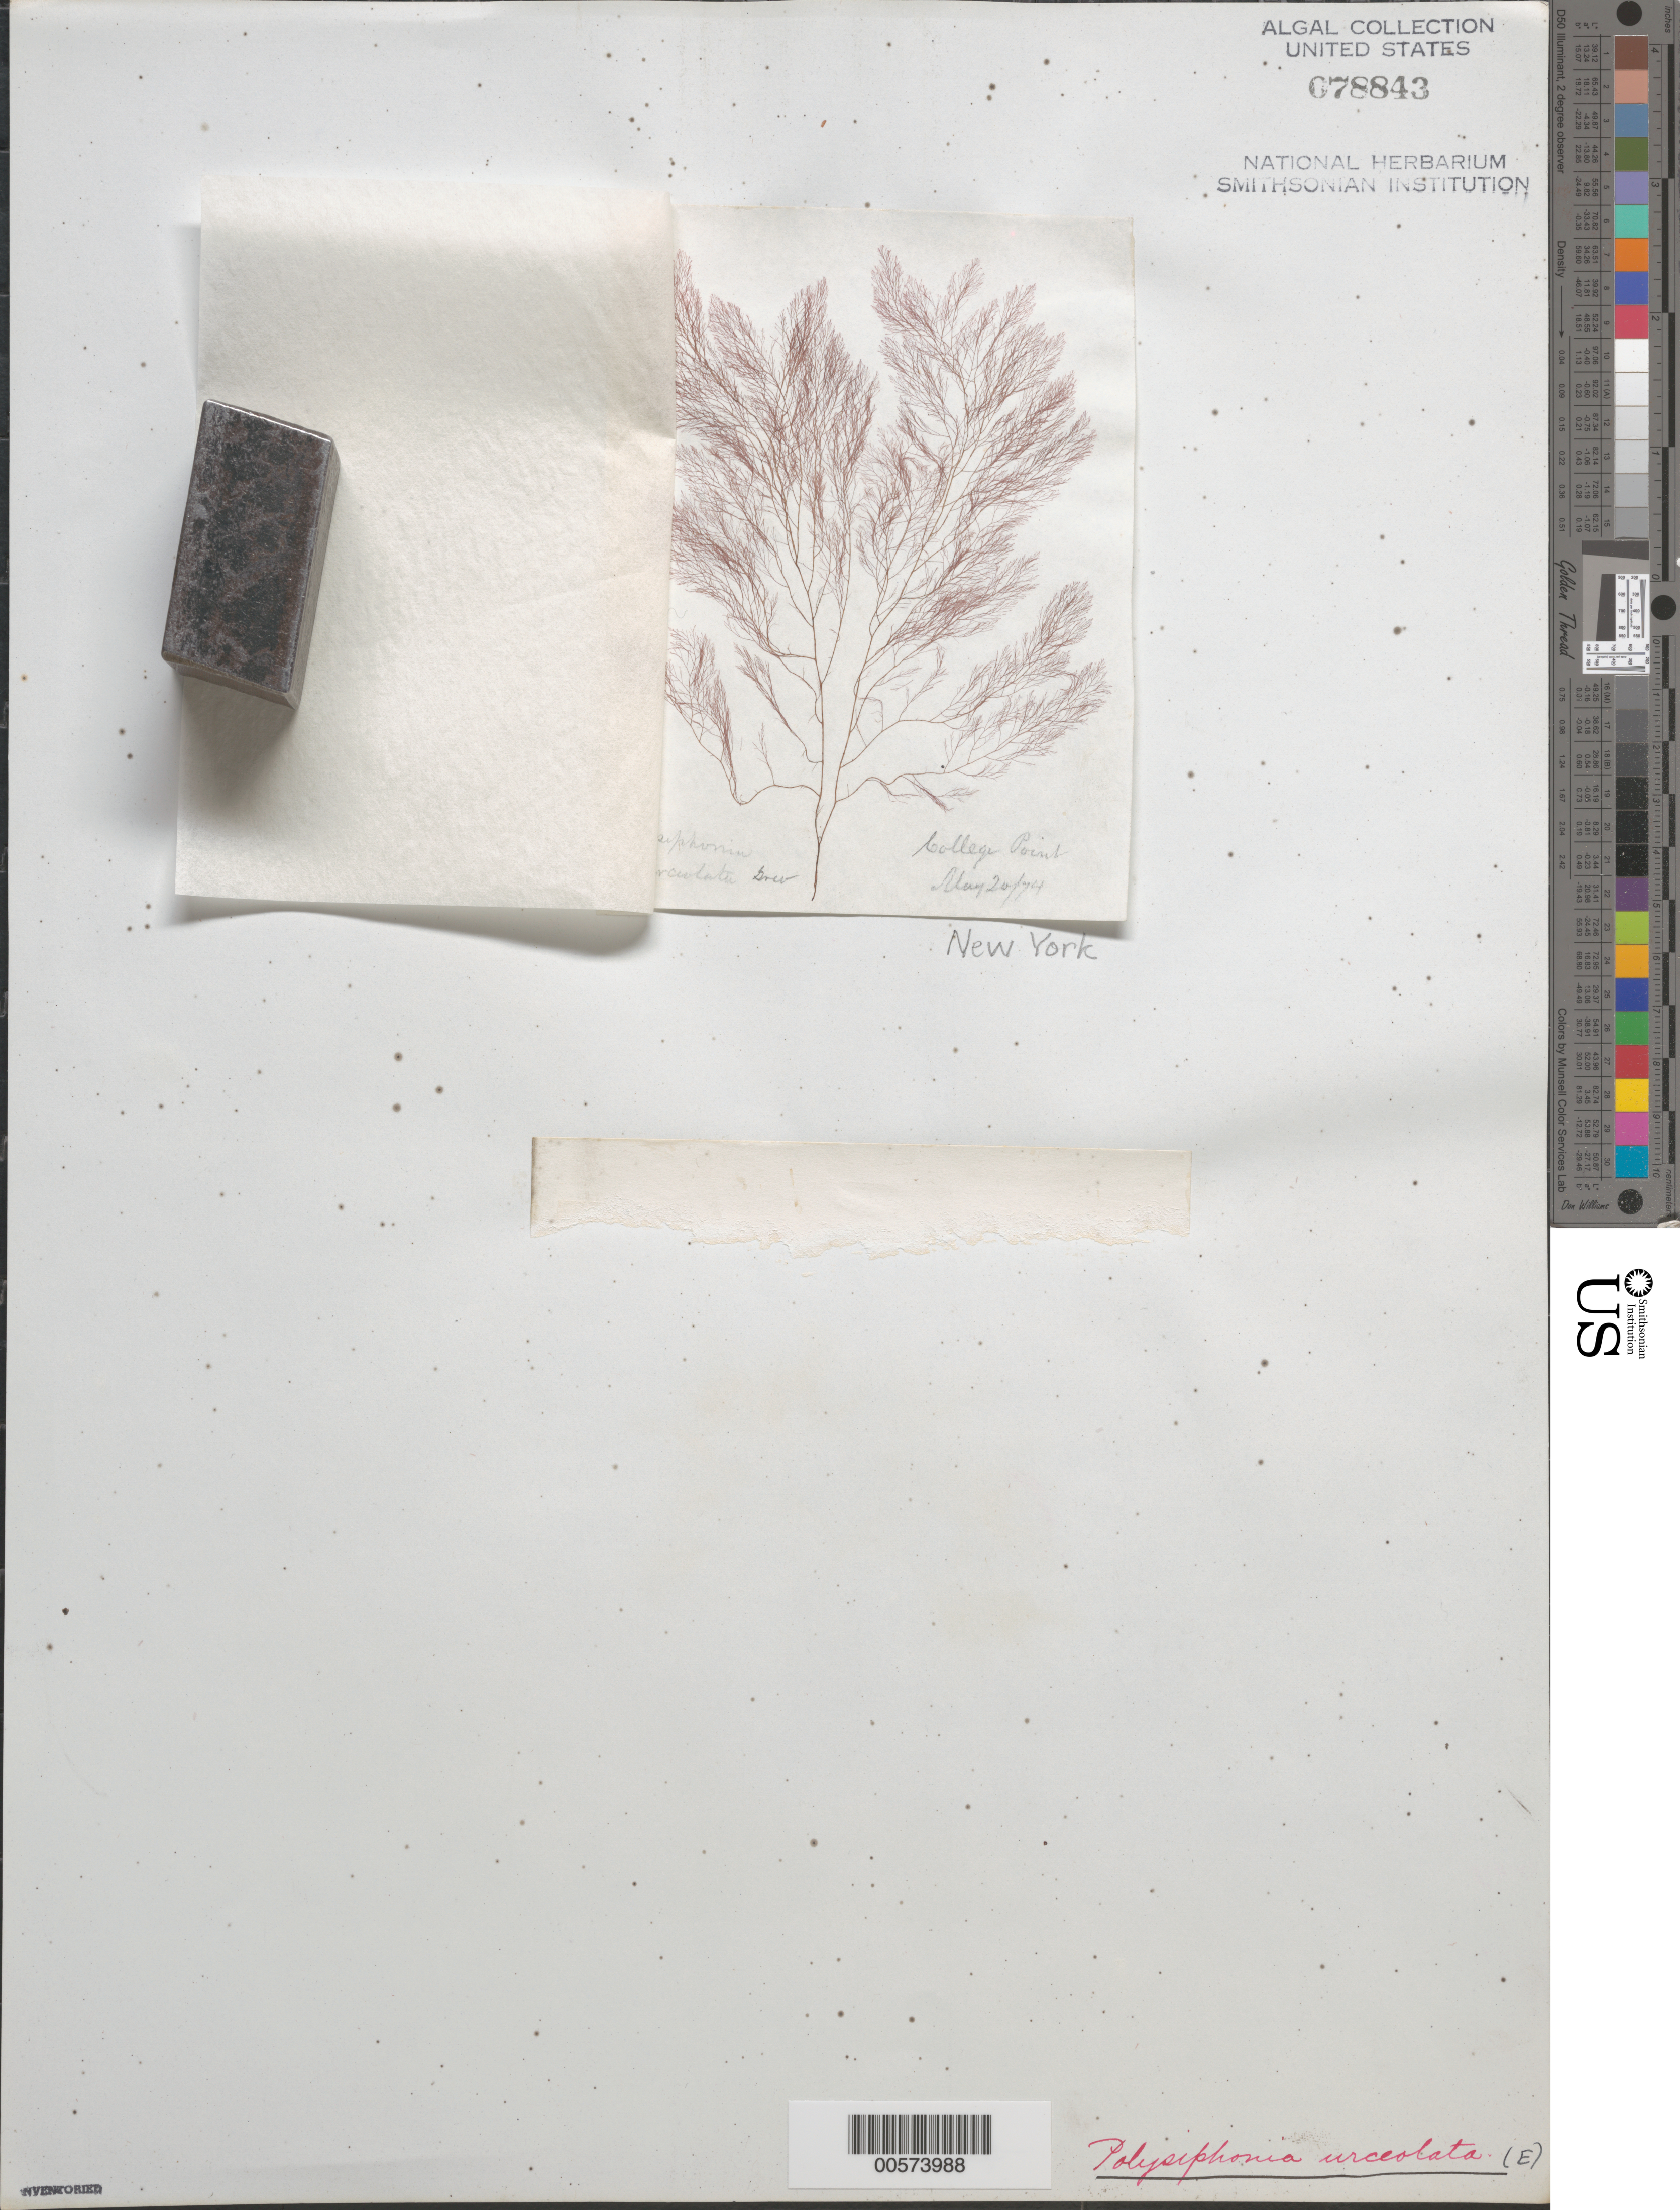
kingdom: Plantae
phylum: Rhodophyta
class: Florideophyceae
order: Ceramiales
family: Rhodomelaceae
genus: Polysiphonia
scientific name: Polysiphonia urceolata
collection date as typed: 20 May 1874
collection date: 1874-05-20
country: United States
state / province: New York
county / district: Queens County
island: Long Island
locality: College Point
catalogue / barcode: US 78843